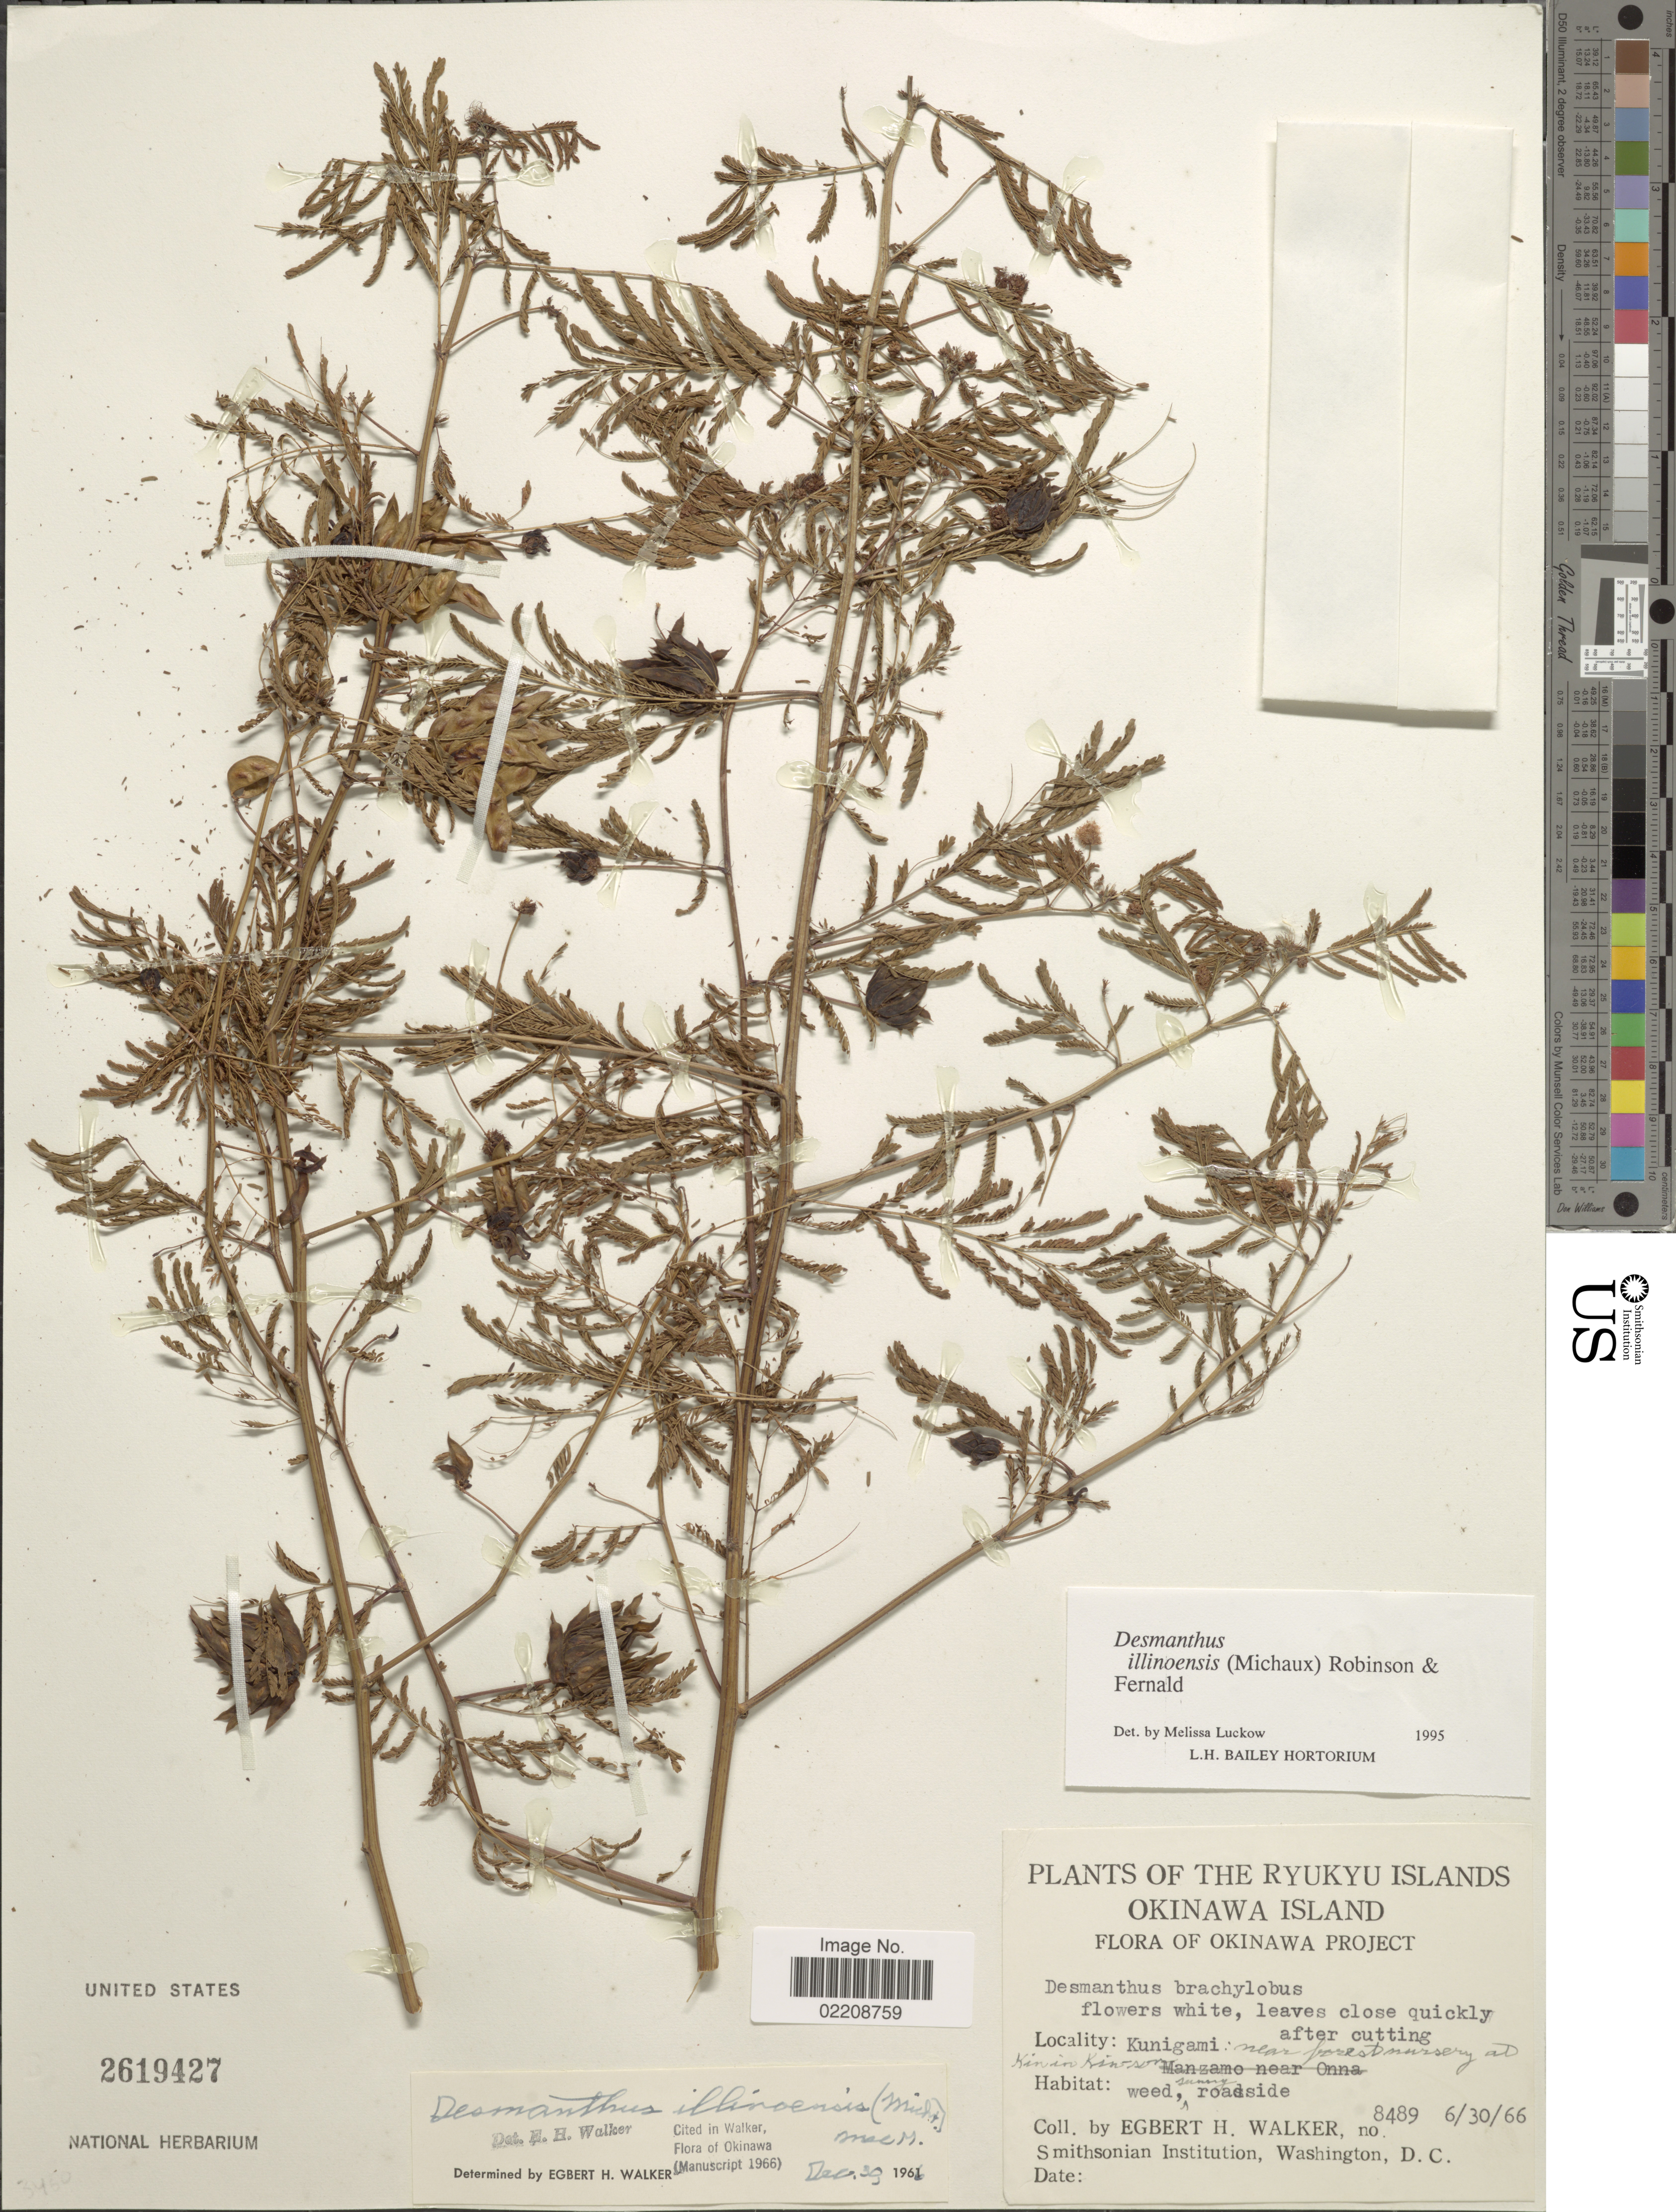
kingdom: Plantae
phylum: Tracheophyta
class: Magnoliopsida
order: Fabales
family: Fabaceae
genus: Desmanthus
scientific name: Desmanthus illinoensis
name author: (Michx.) MacMill.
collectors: E. H. Walker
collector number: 8489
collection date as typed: Transcribed d/m/y: 30/6/66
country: Japan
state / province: Okinawa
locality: Ryukyu Islands, Kunigami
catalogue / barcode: US 2619427